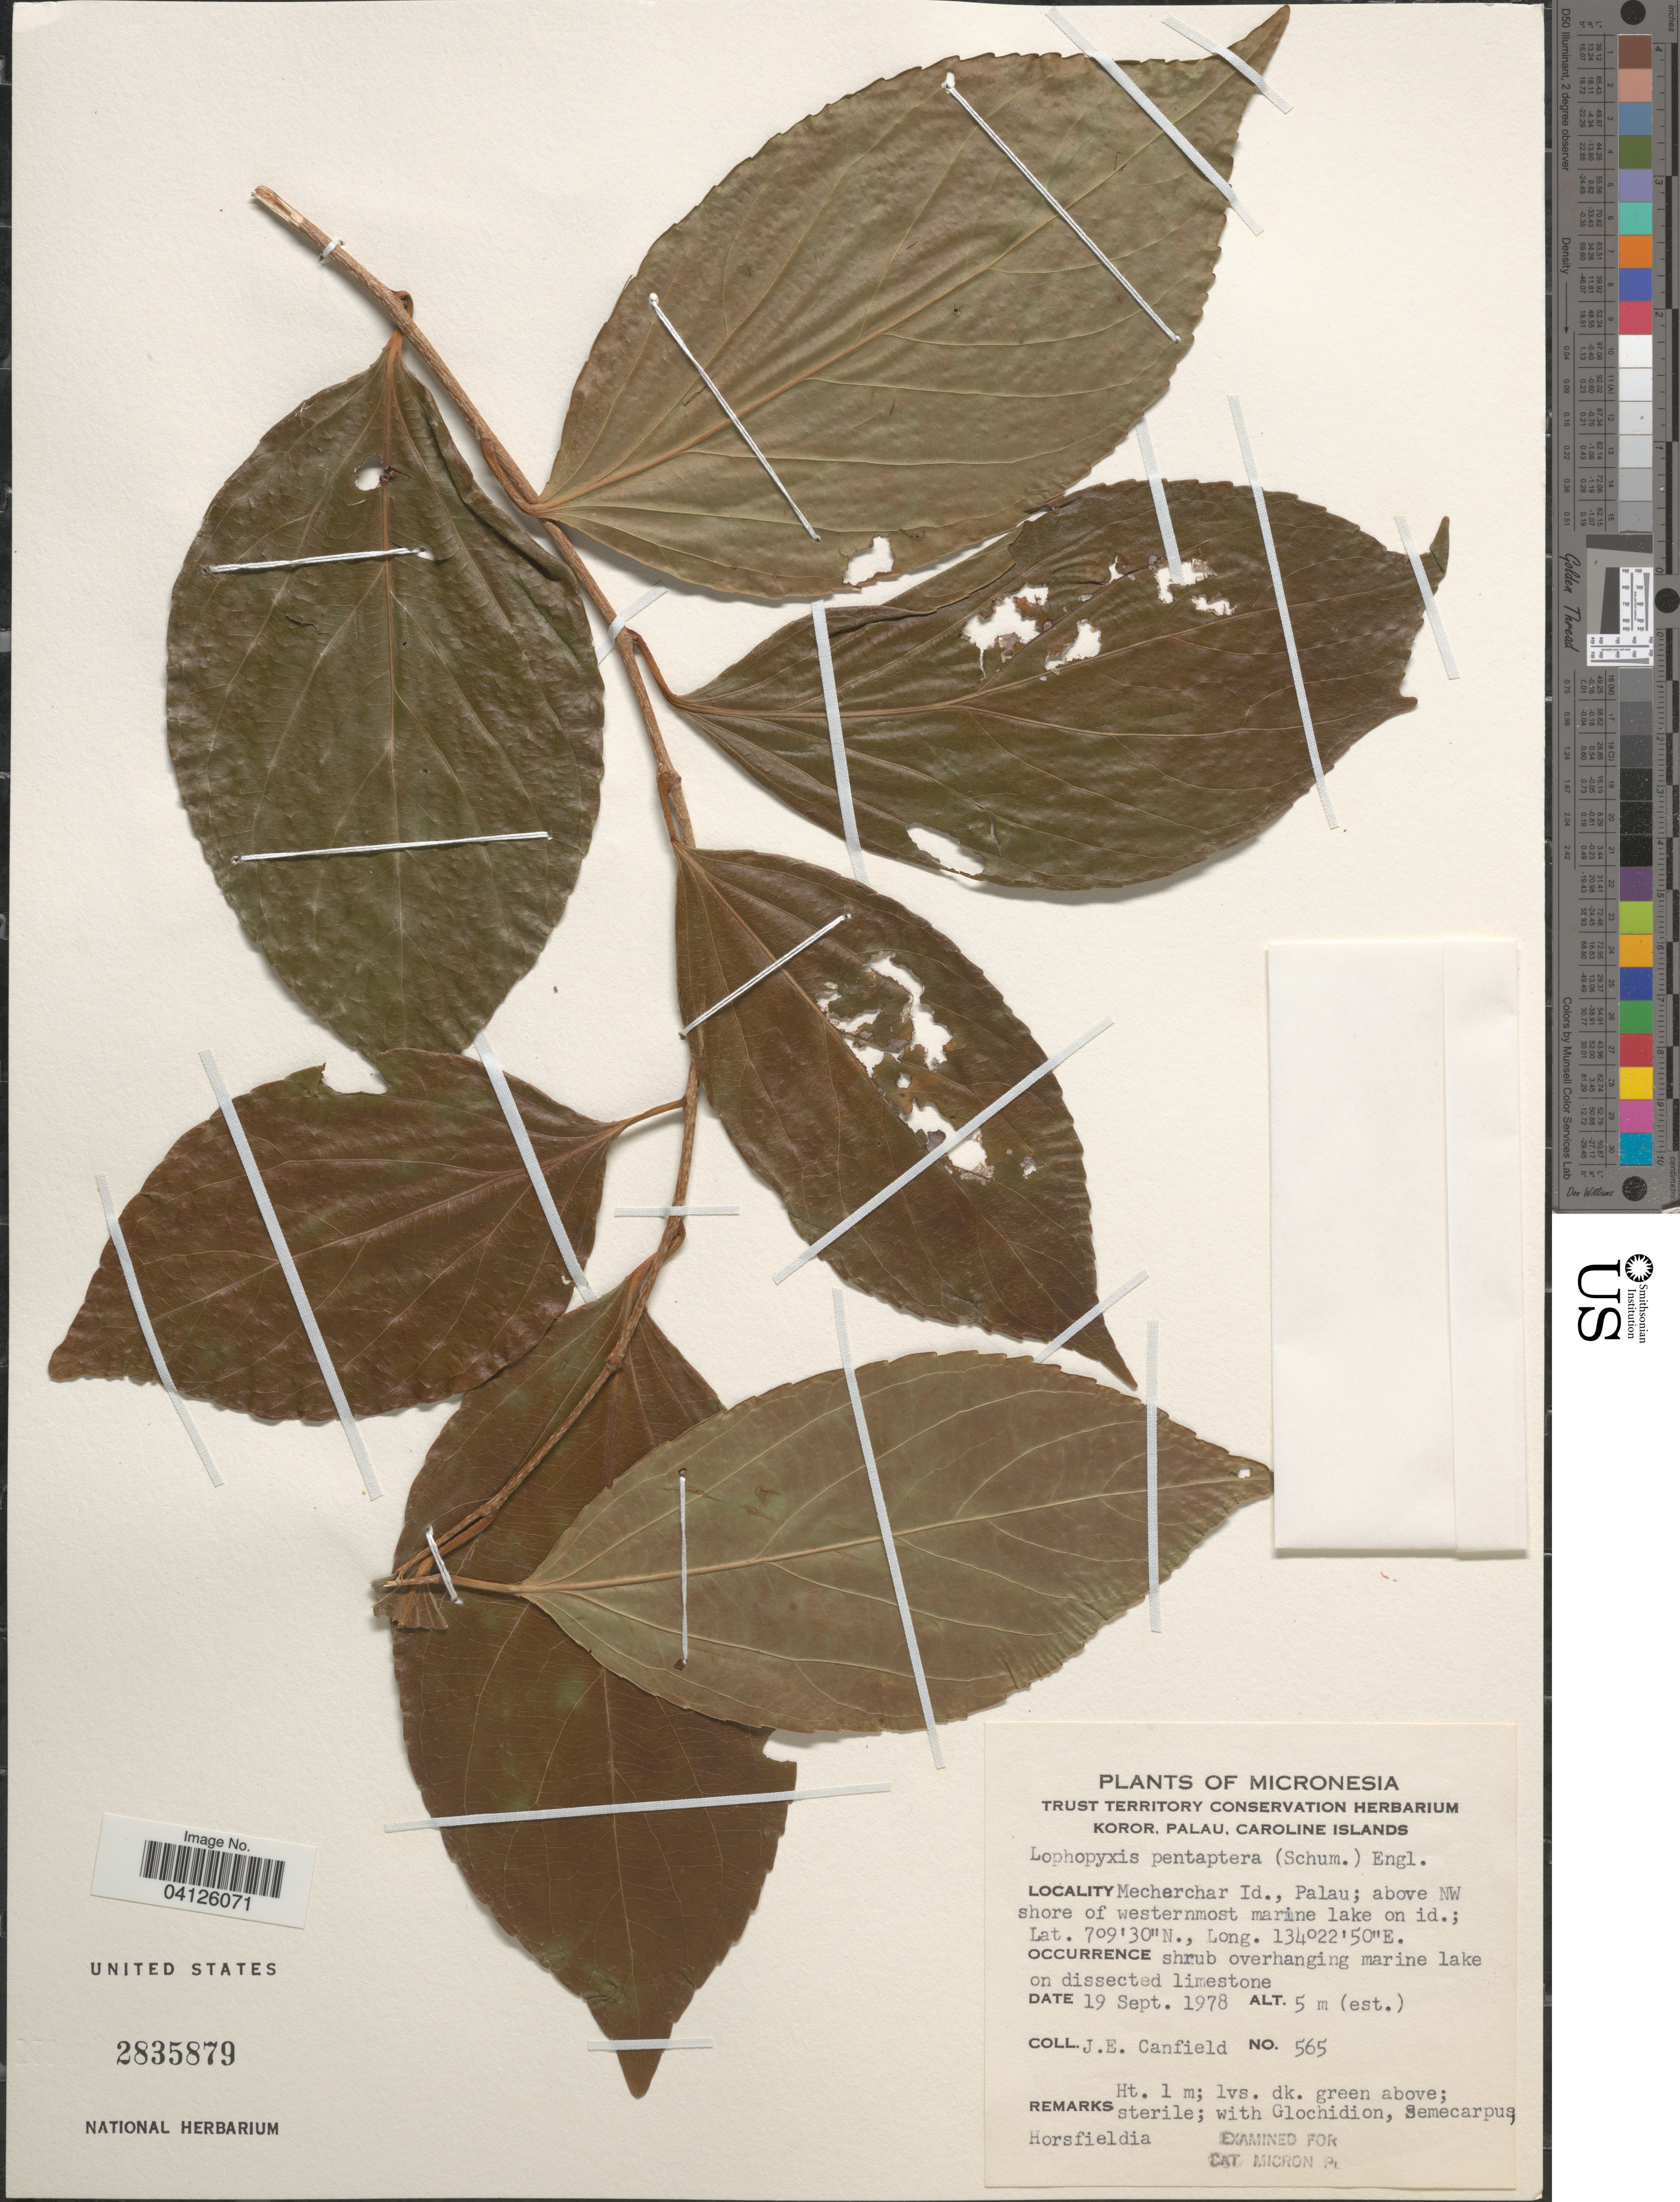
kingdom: Plantae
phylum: Tracheophyta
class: Magnoliopsida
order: Malpighiales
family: Lophopyxidaceae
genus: Lophopyxis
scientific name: Lophopyxis pentaptera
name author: Engl.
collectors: J. E. Canfield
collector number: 565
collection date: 1978-09-19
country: Palau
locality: Micronesia. Mecherchar Id., Palau; above NW shore of westernmost marine lake on id.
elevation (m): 5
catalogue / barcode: US 2835879